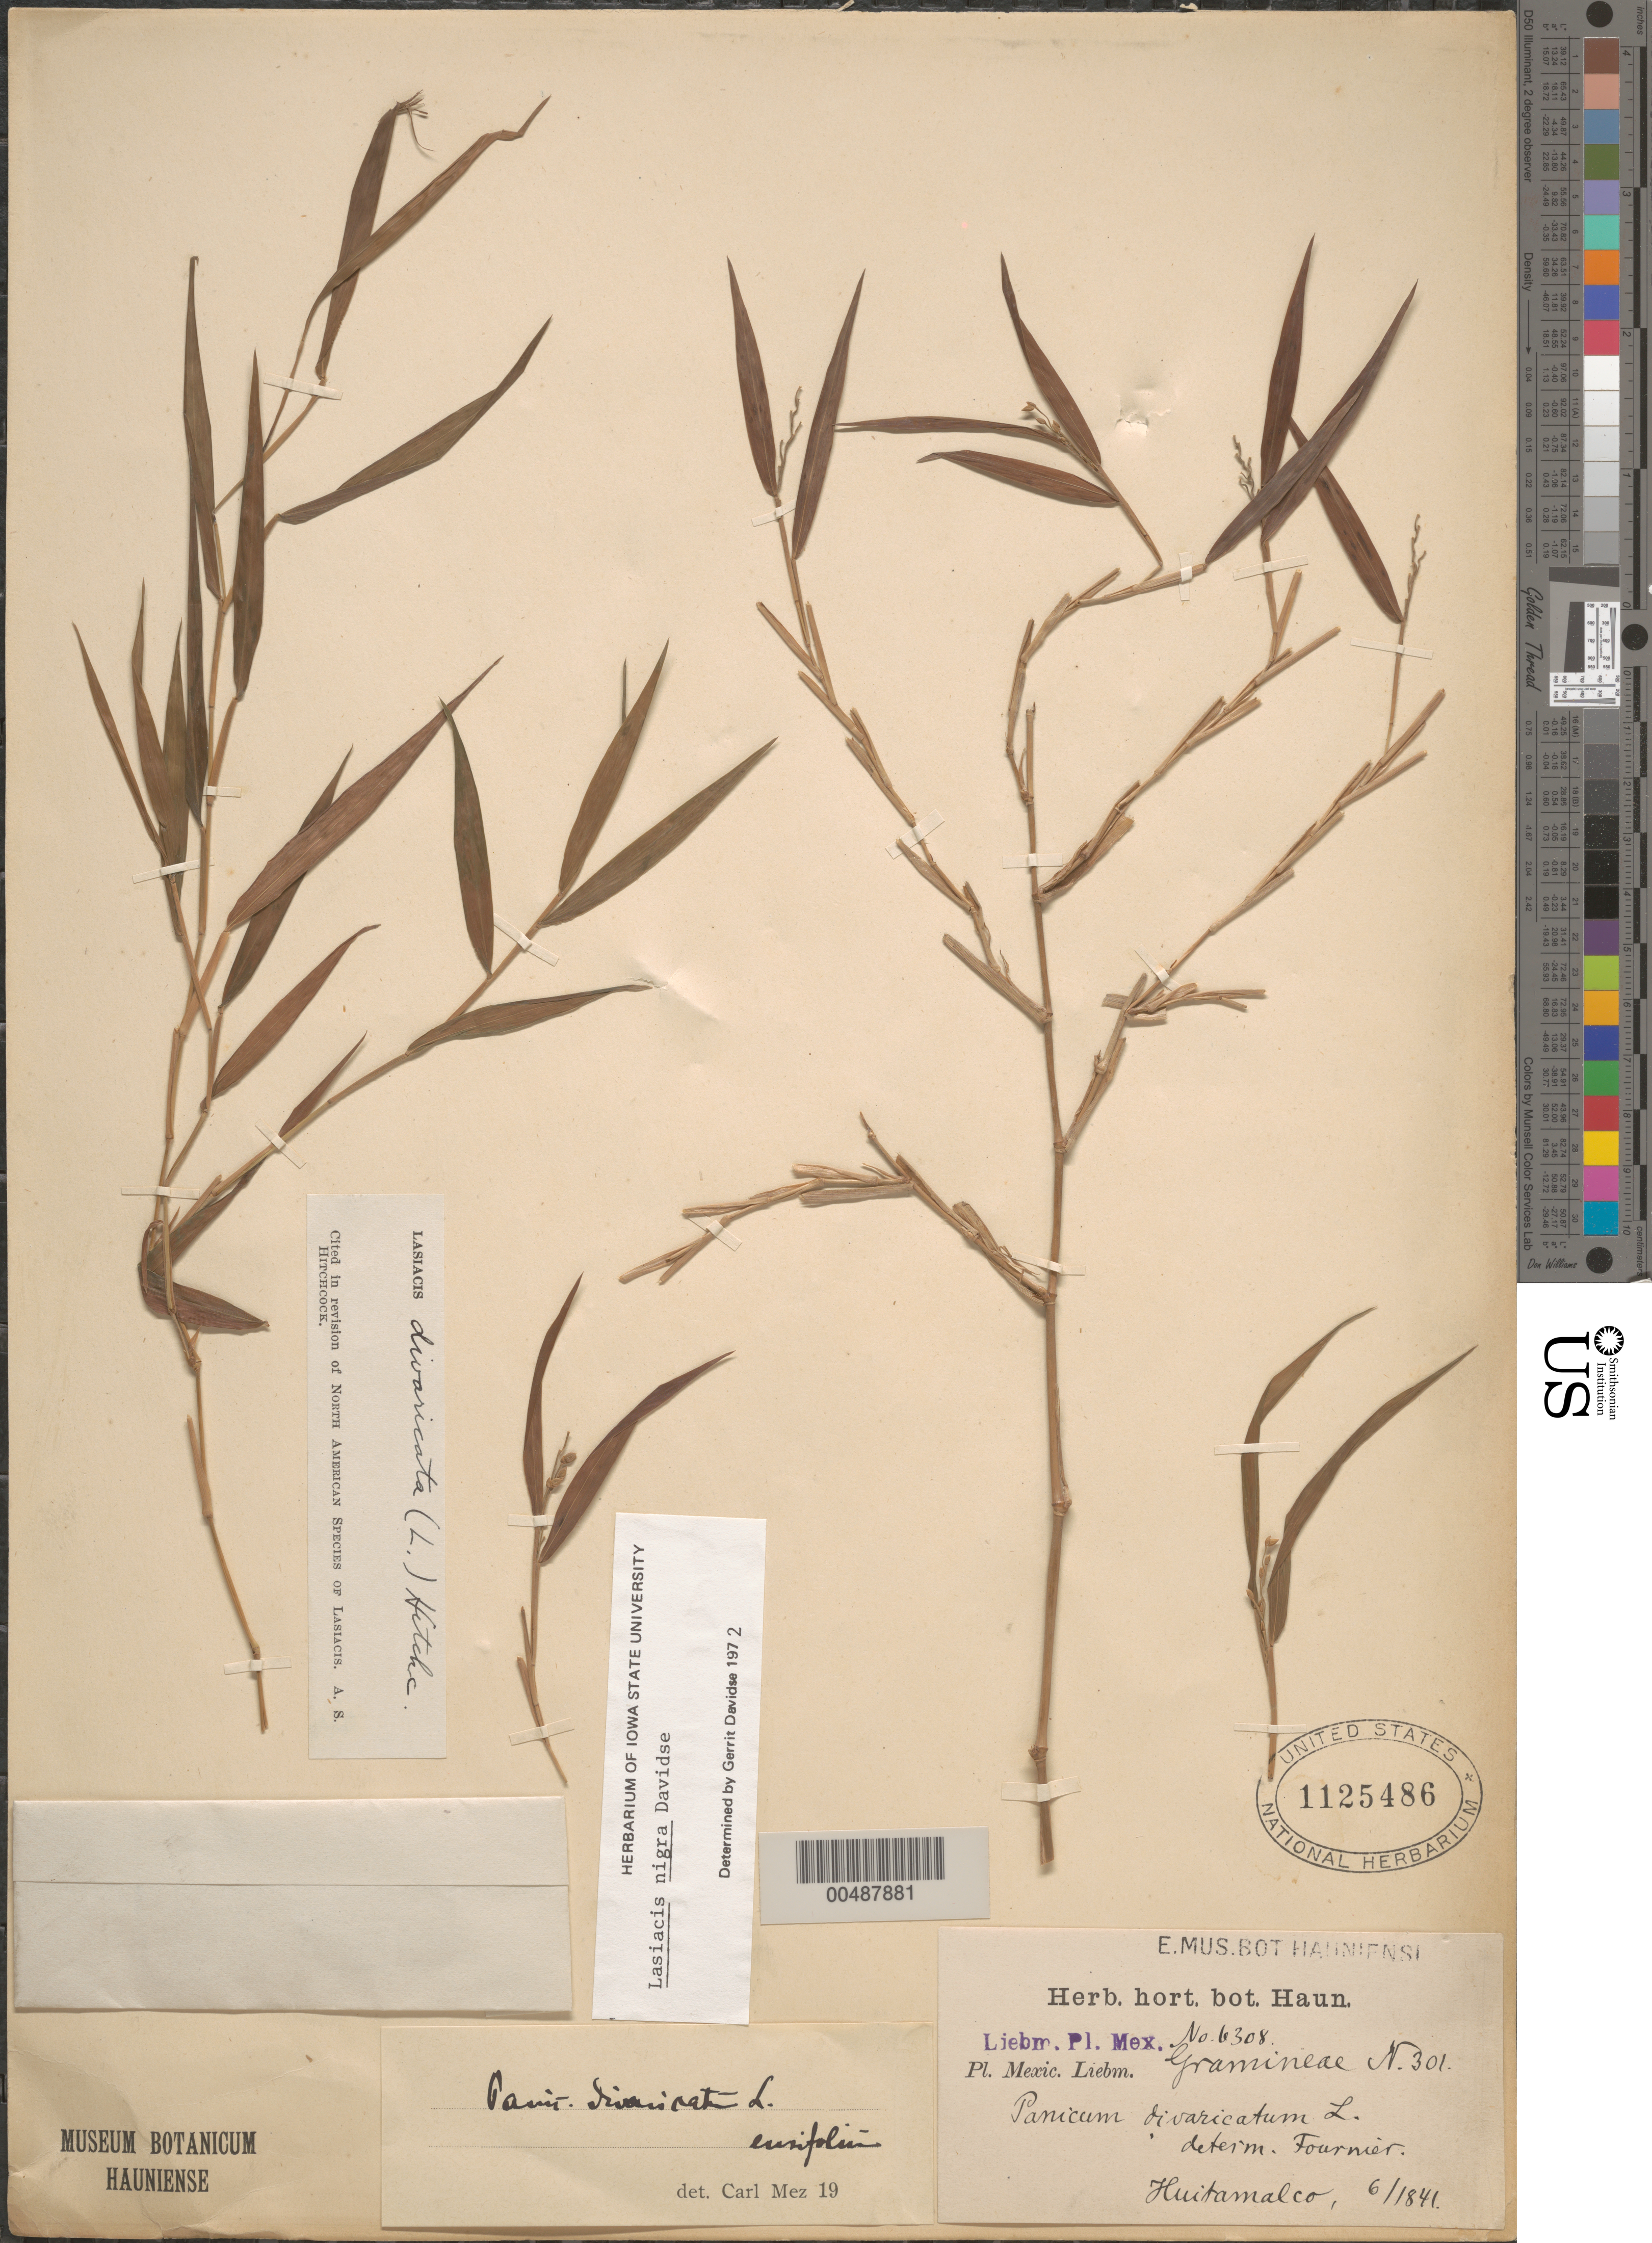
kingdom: Plantae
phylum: Tracheophyta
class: Liliopsida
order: Poales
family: Poaceae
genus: Lasiacis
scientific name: Lasiacis maxonii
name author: Swallen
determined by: Davidse, Gerrit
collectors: F. M. Liebmann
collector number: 6308/301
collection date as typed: Jun 1841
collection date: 1841-06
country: Mexico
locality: Huitamalco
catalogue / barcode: US 1125486